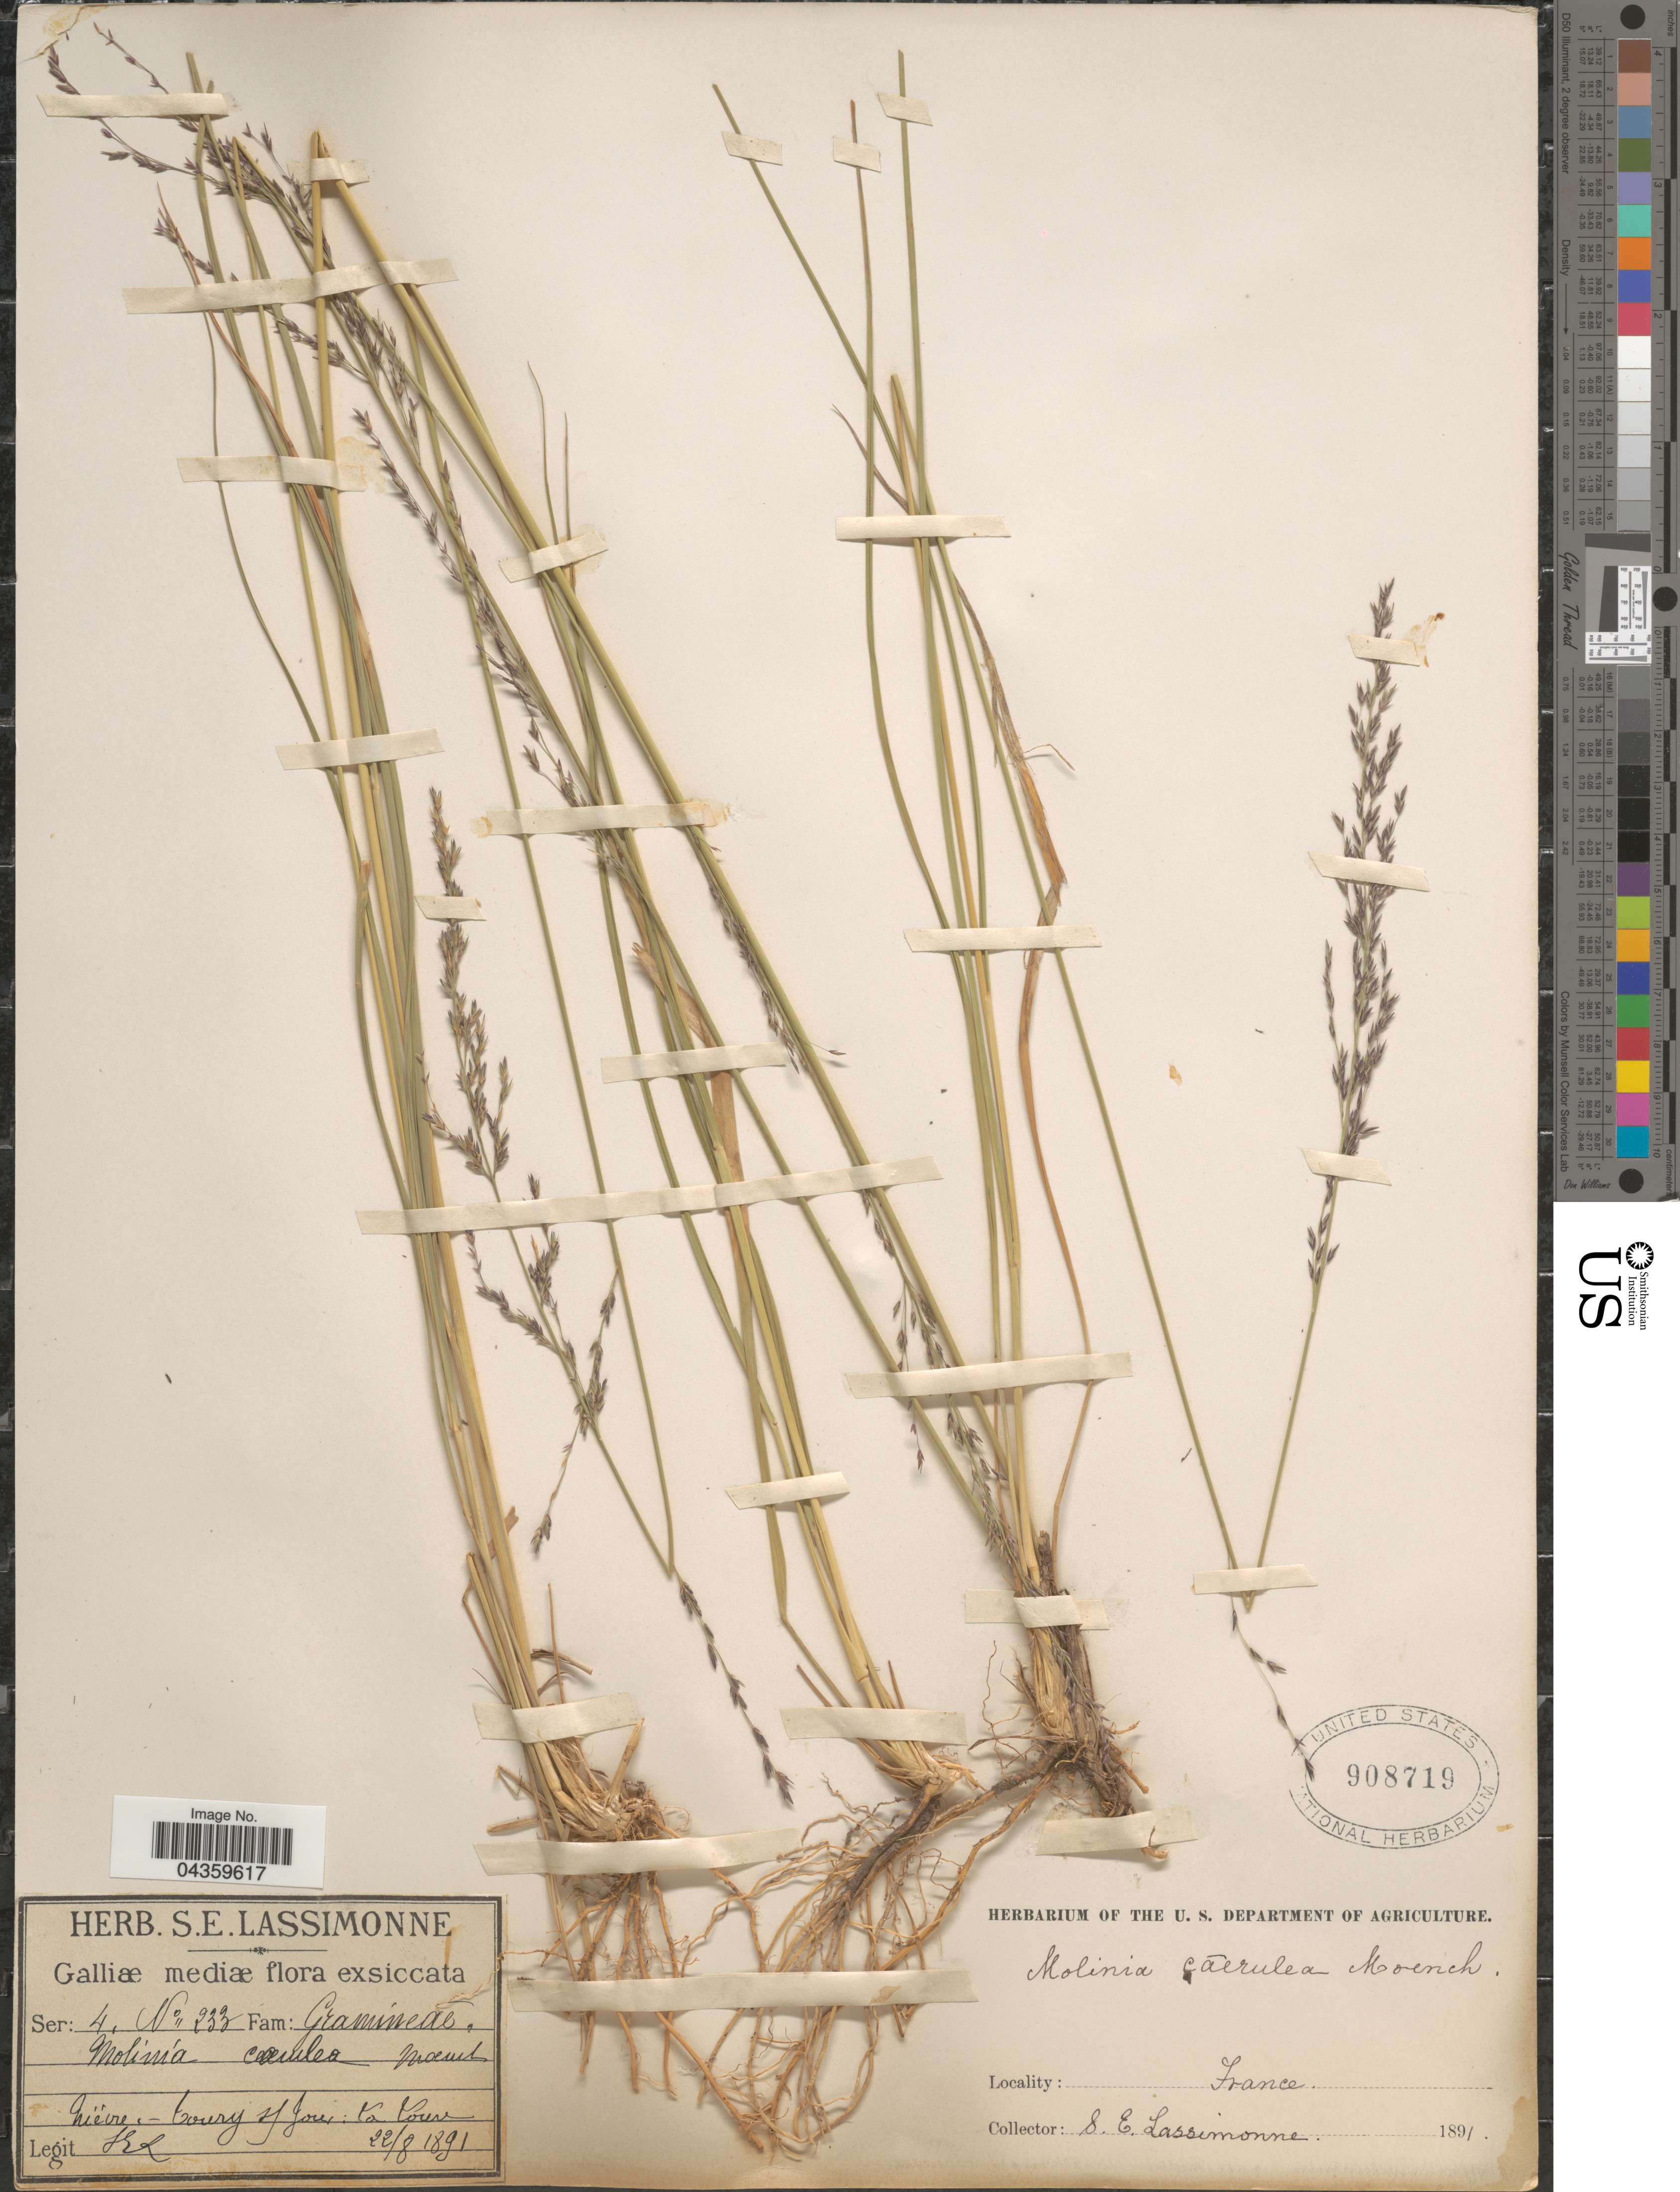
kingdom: Plantae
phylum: Tracheophyta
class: Liliopsida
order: Poales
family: Poaceae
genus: Molinia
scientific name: Molinia caerulea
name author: (L.) Moench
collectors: S. Lassimonne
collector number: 233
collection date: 1891-08-22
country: France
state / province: Bourgogne-Franche-Comté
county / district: Nièvre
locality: Nièvre- Toury sur Jour: La Loure.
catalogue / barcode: US 908719